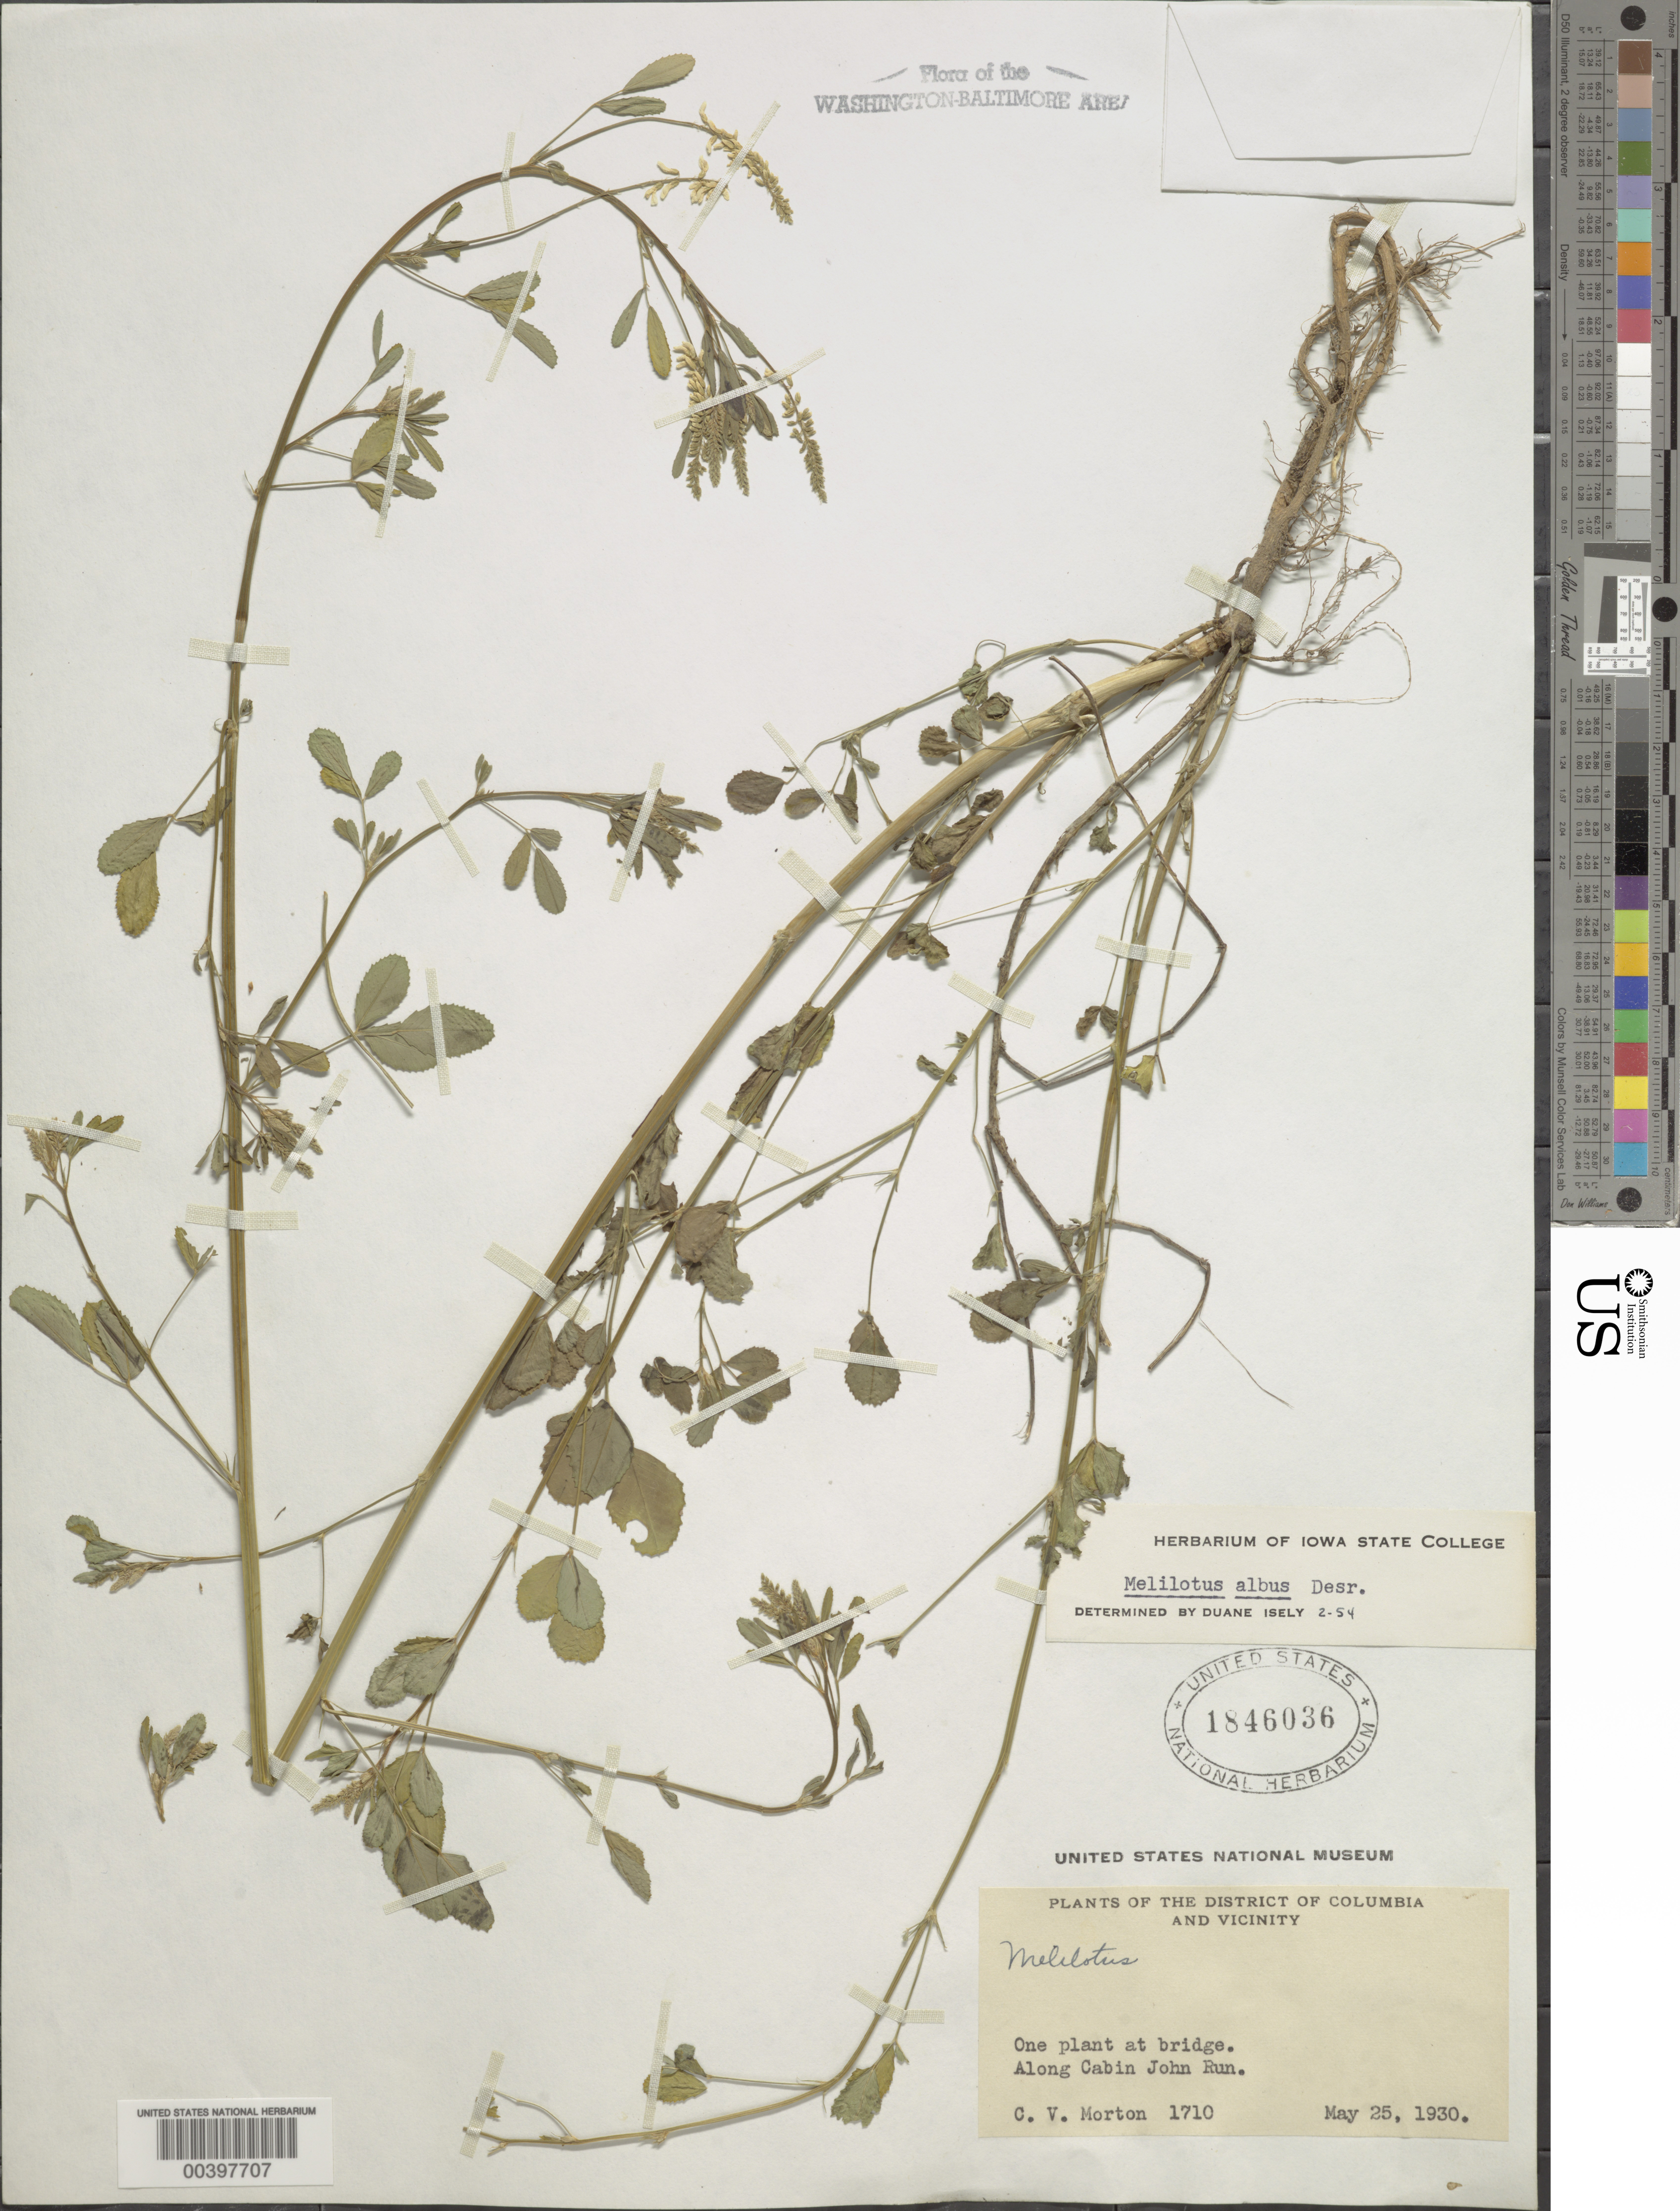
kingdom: Plantae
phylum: Tracheophyta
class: Magnoliopsida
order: Fabales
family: Fabaceae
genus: Melilotus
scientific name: Melilotus albus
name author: Medik.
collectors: C. V. Morton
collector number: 1710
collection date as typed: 25 May 1930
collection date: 1930-05-25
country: United States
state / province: Maryland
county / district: Montgomery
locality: Cabin John Run C. & O. Canal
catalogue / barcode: US 1846036